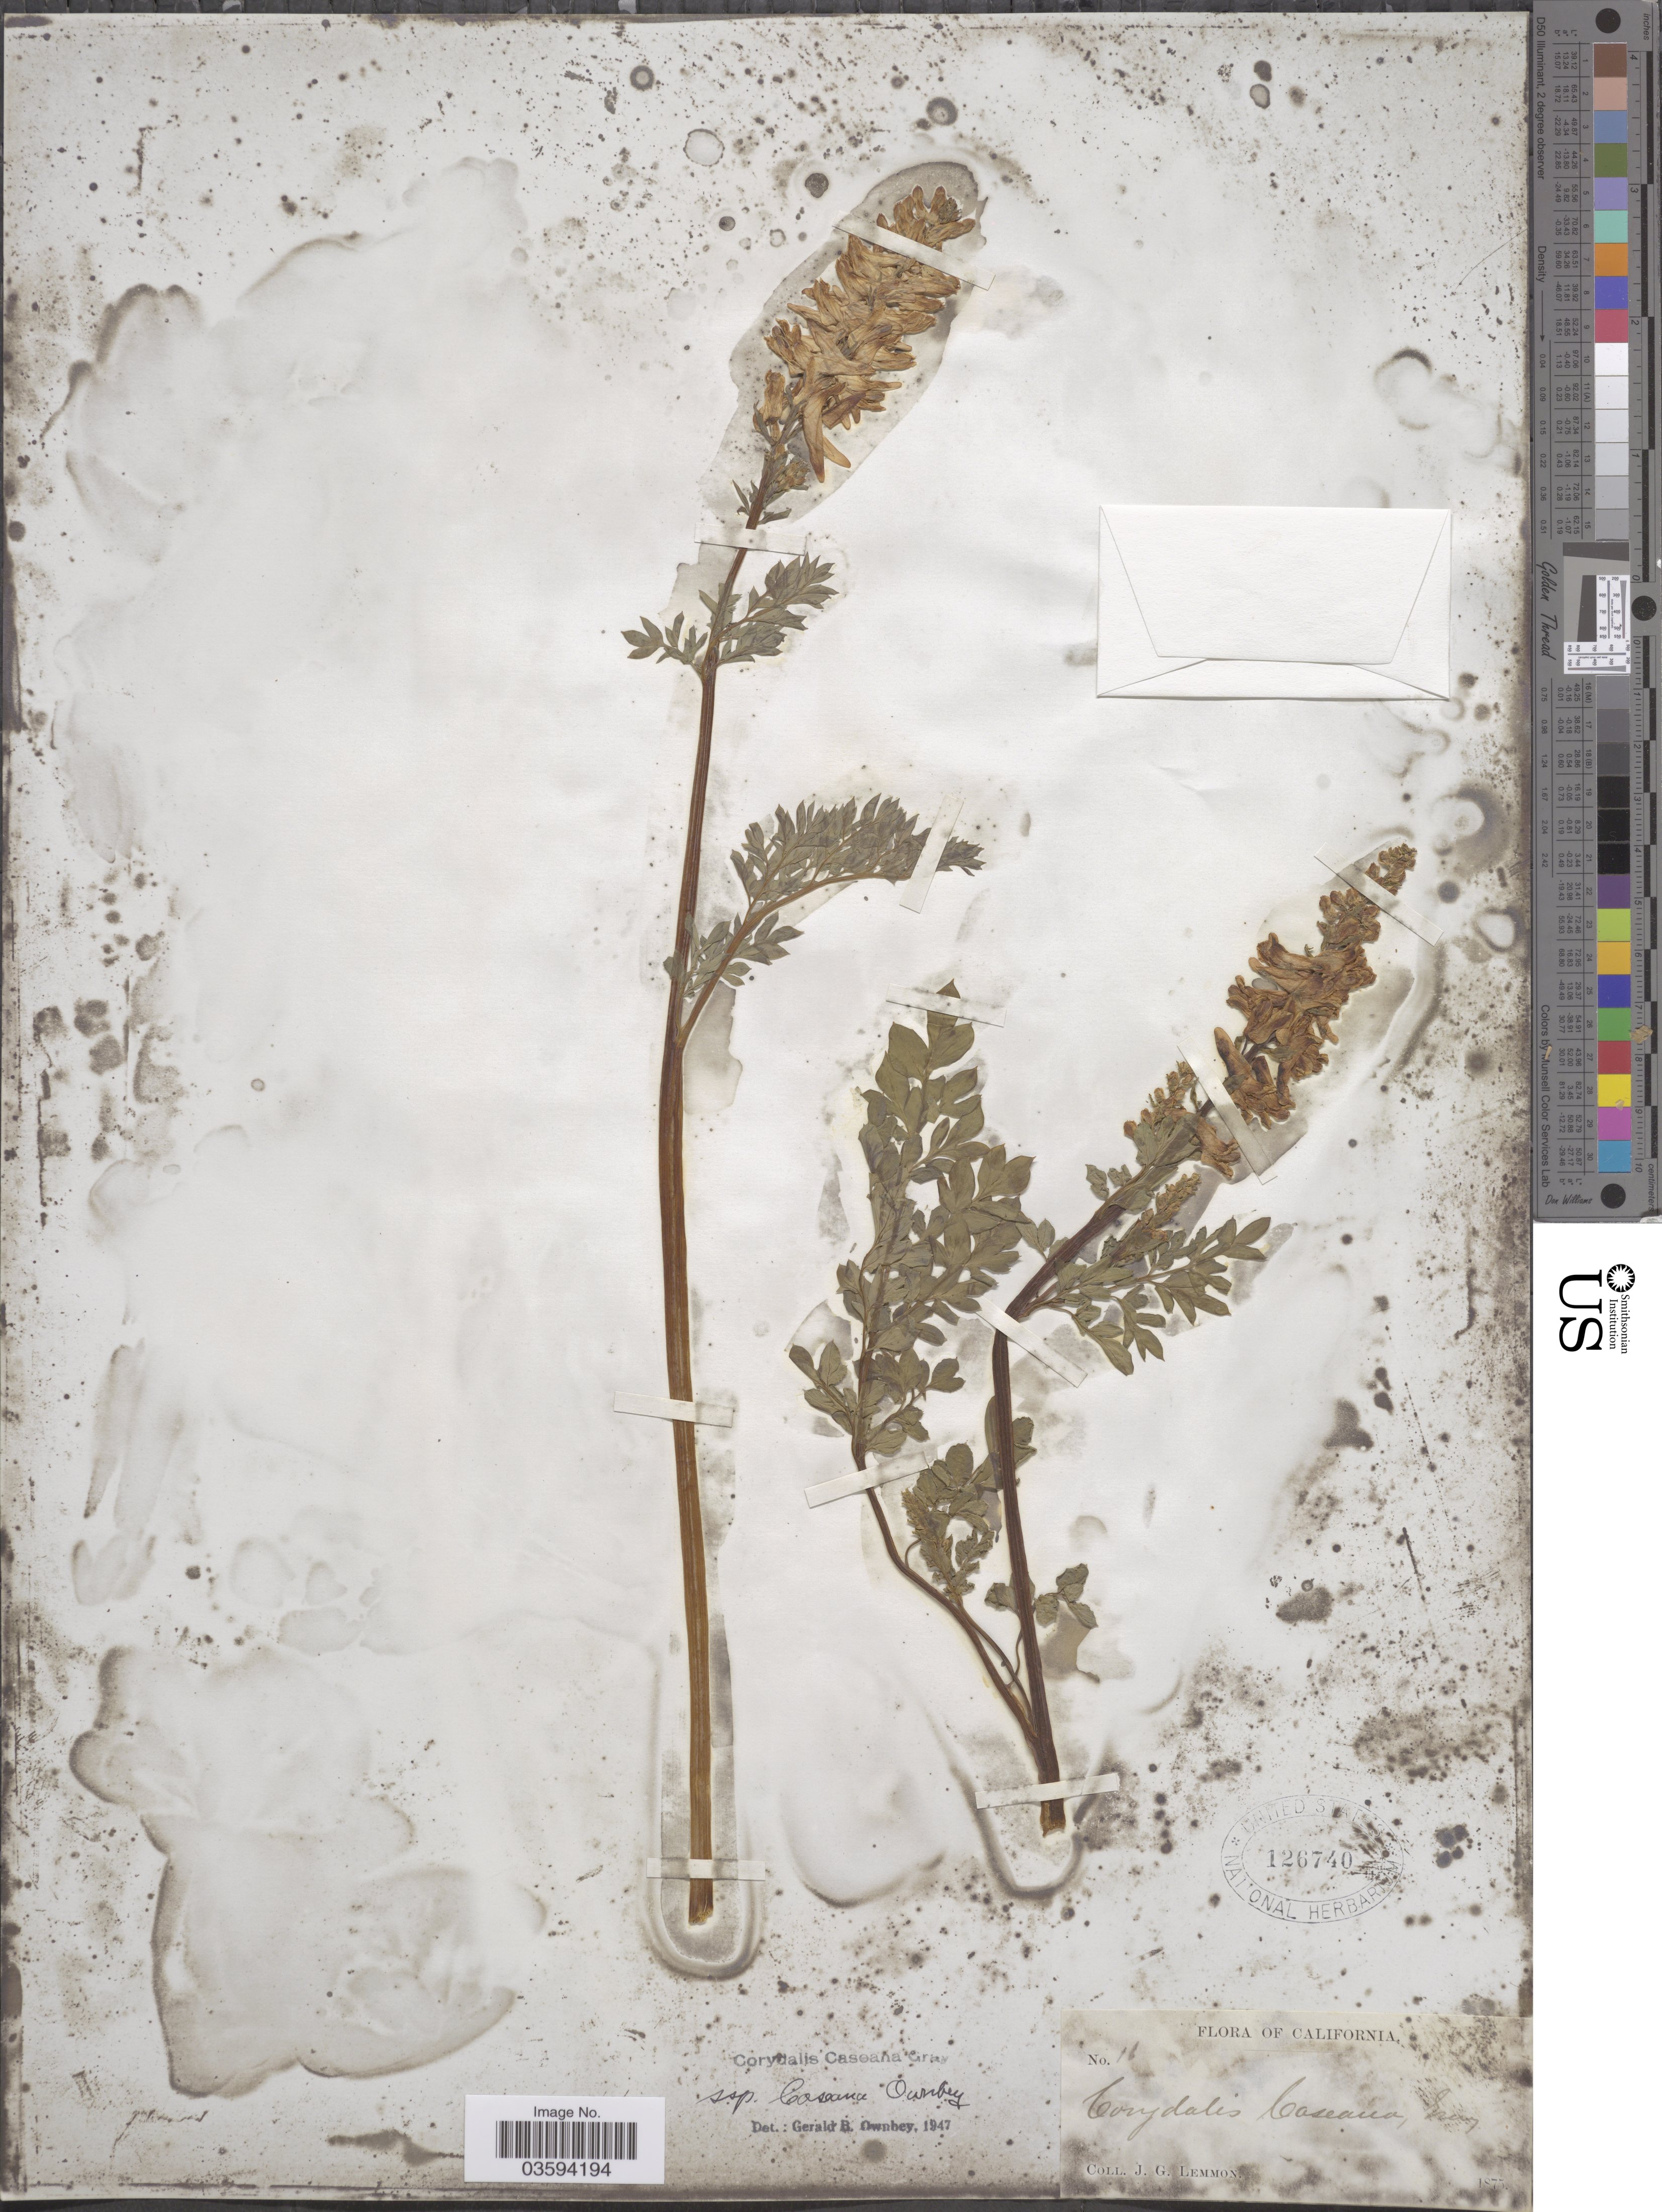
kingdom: Plantae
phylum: Tracheophyta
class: Magnoliopsida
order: Ranunculales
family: Papaveraceae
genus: Corydalis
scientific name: Corydalis caseana subsp. caseana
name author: A. Gray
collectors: J. Lemmon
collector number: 16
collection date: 1875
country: United States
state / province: California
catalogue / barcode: US 126740